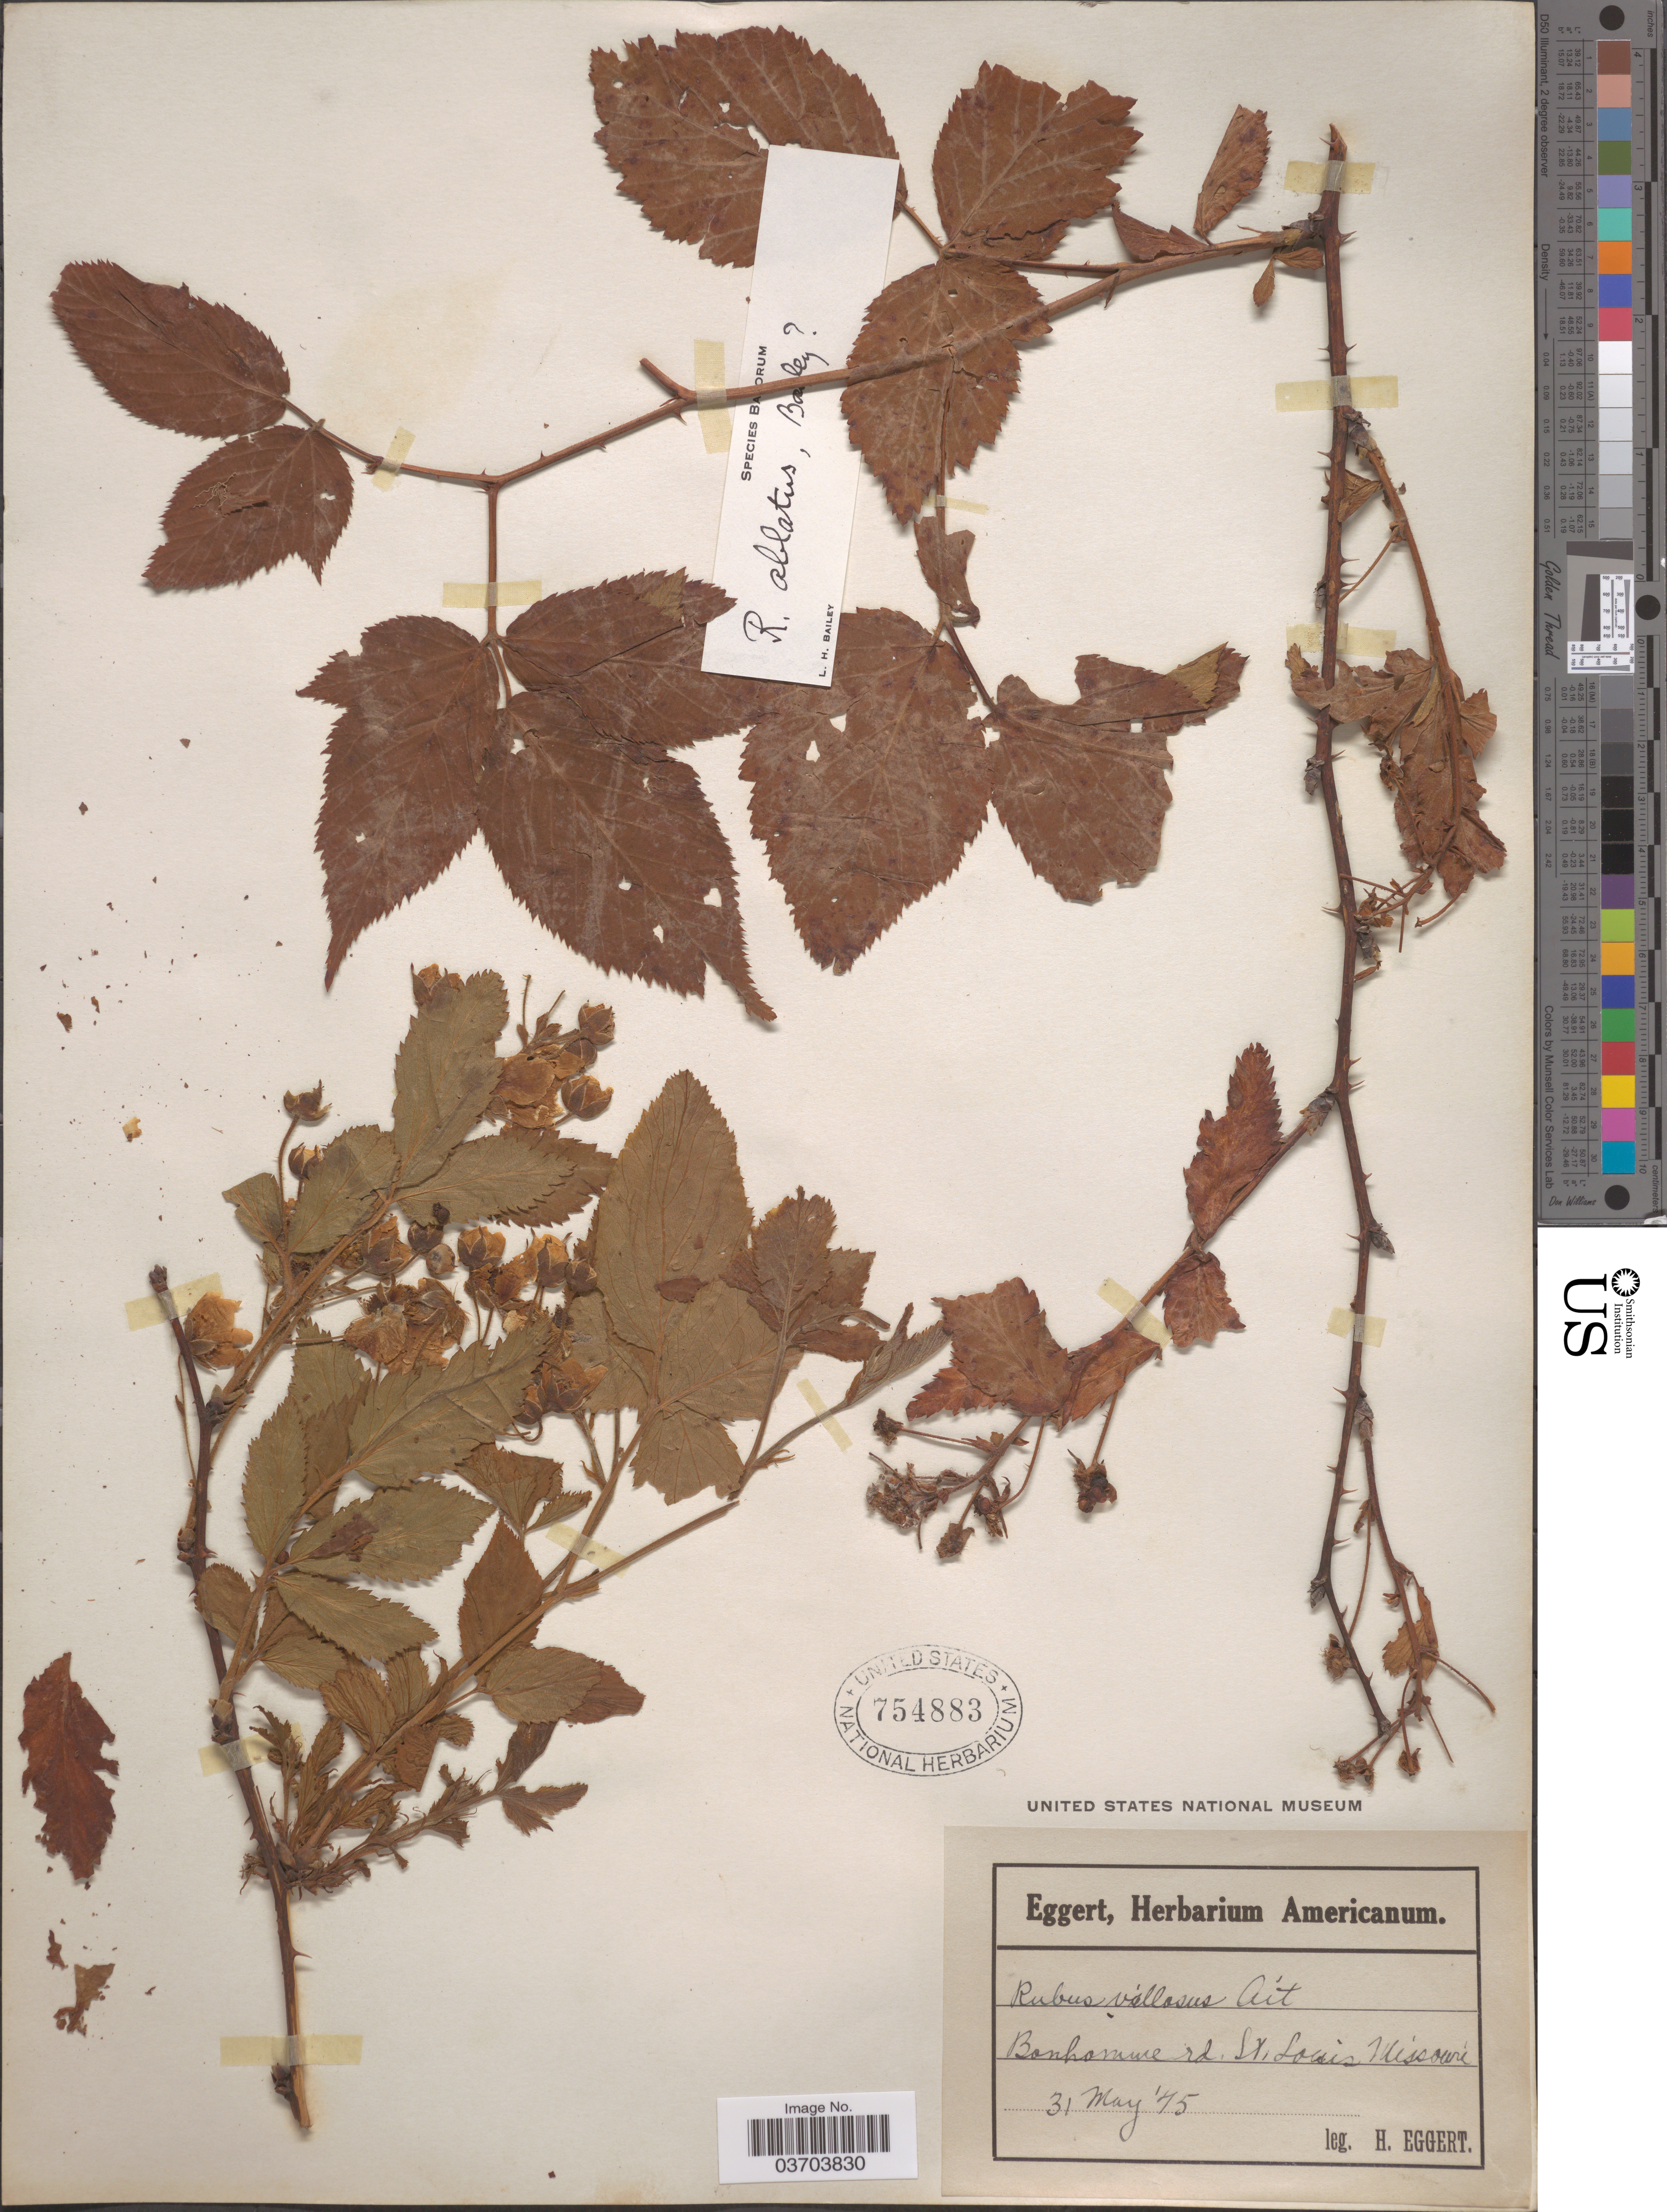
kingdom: Plantae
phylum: Tracheophyta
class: Magnoliopsida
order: Rosales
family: Rosaceae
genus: Rubus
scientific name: Rubus ablatus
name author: L.H. Bailey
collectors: H. Eggert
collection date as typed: Transcribed d/m/y: 31/5/75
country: United States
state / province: Missouri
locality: Bonhomme rd. St. Louis.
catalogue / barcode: US 754883